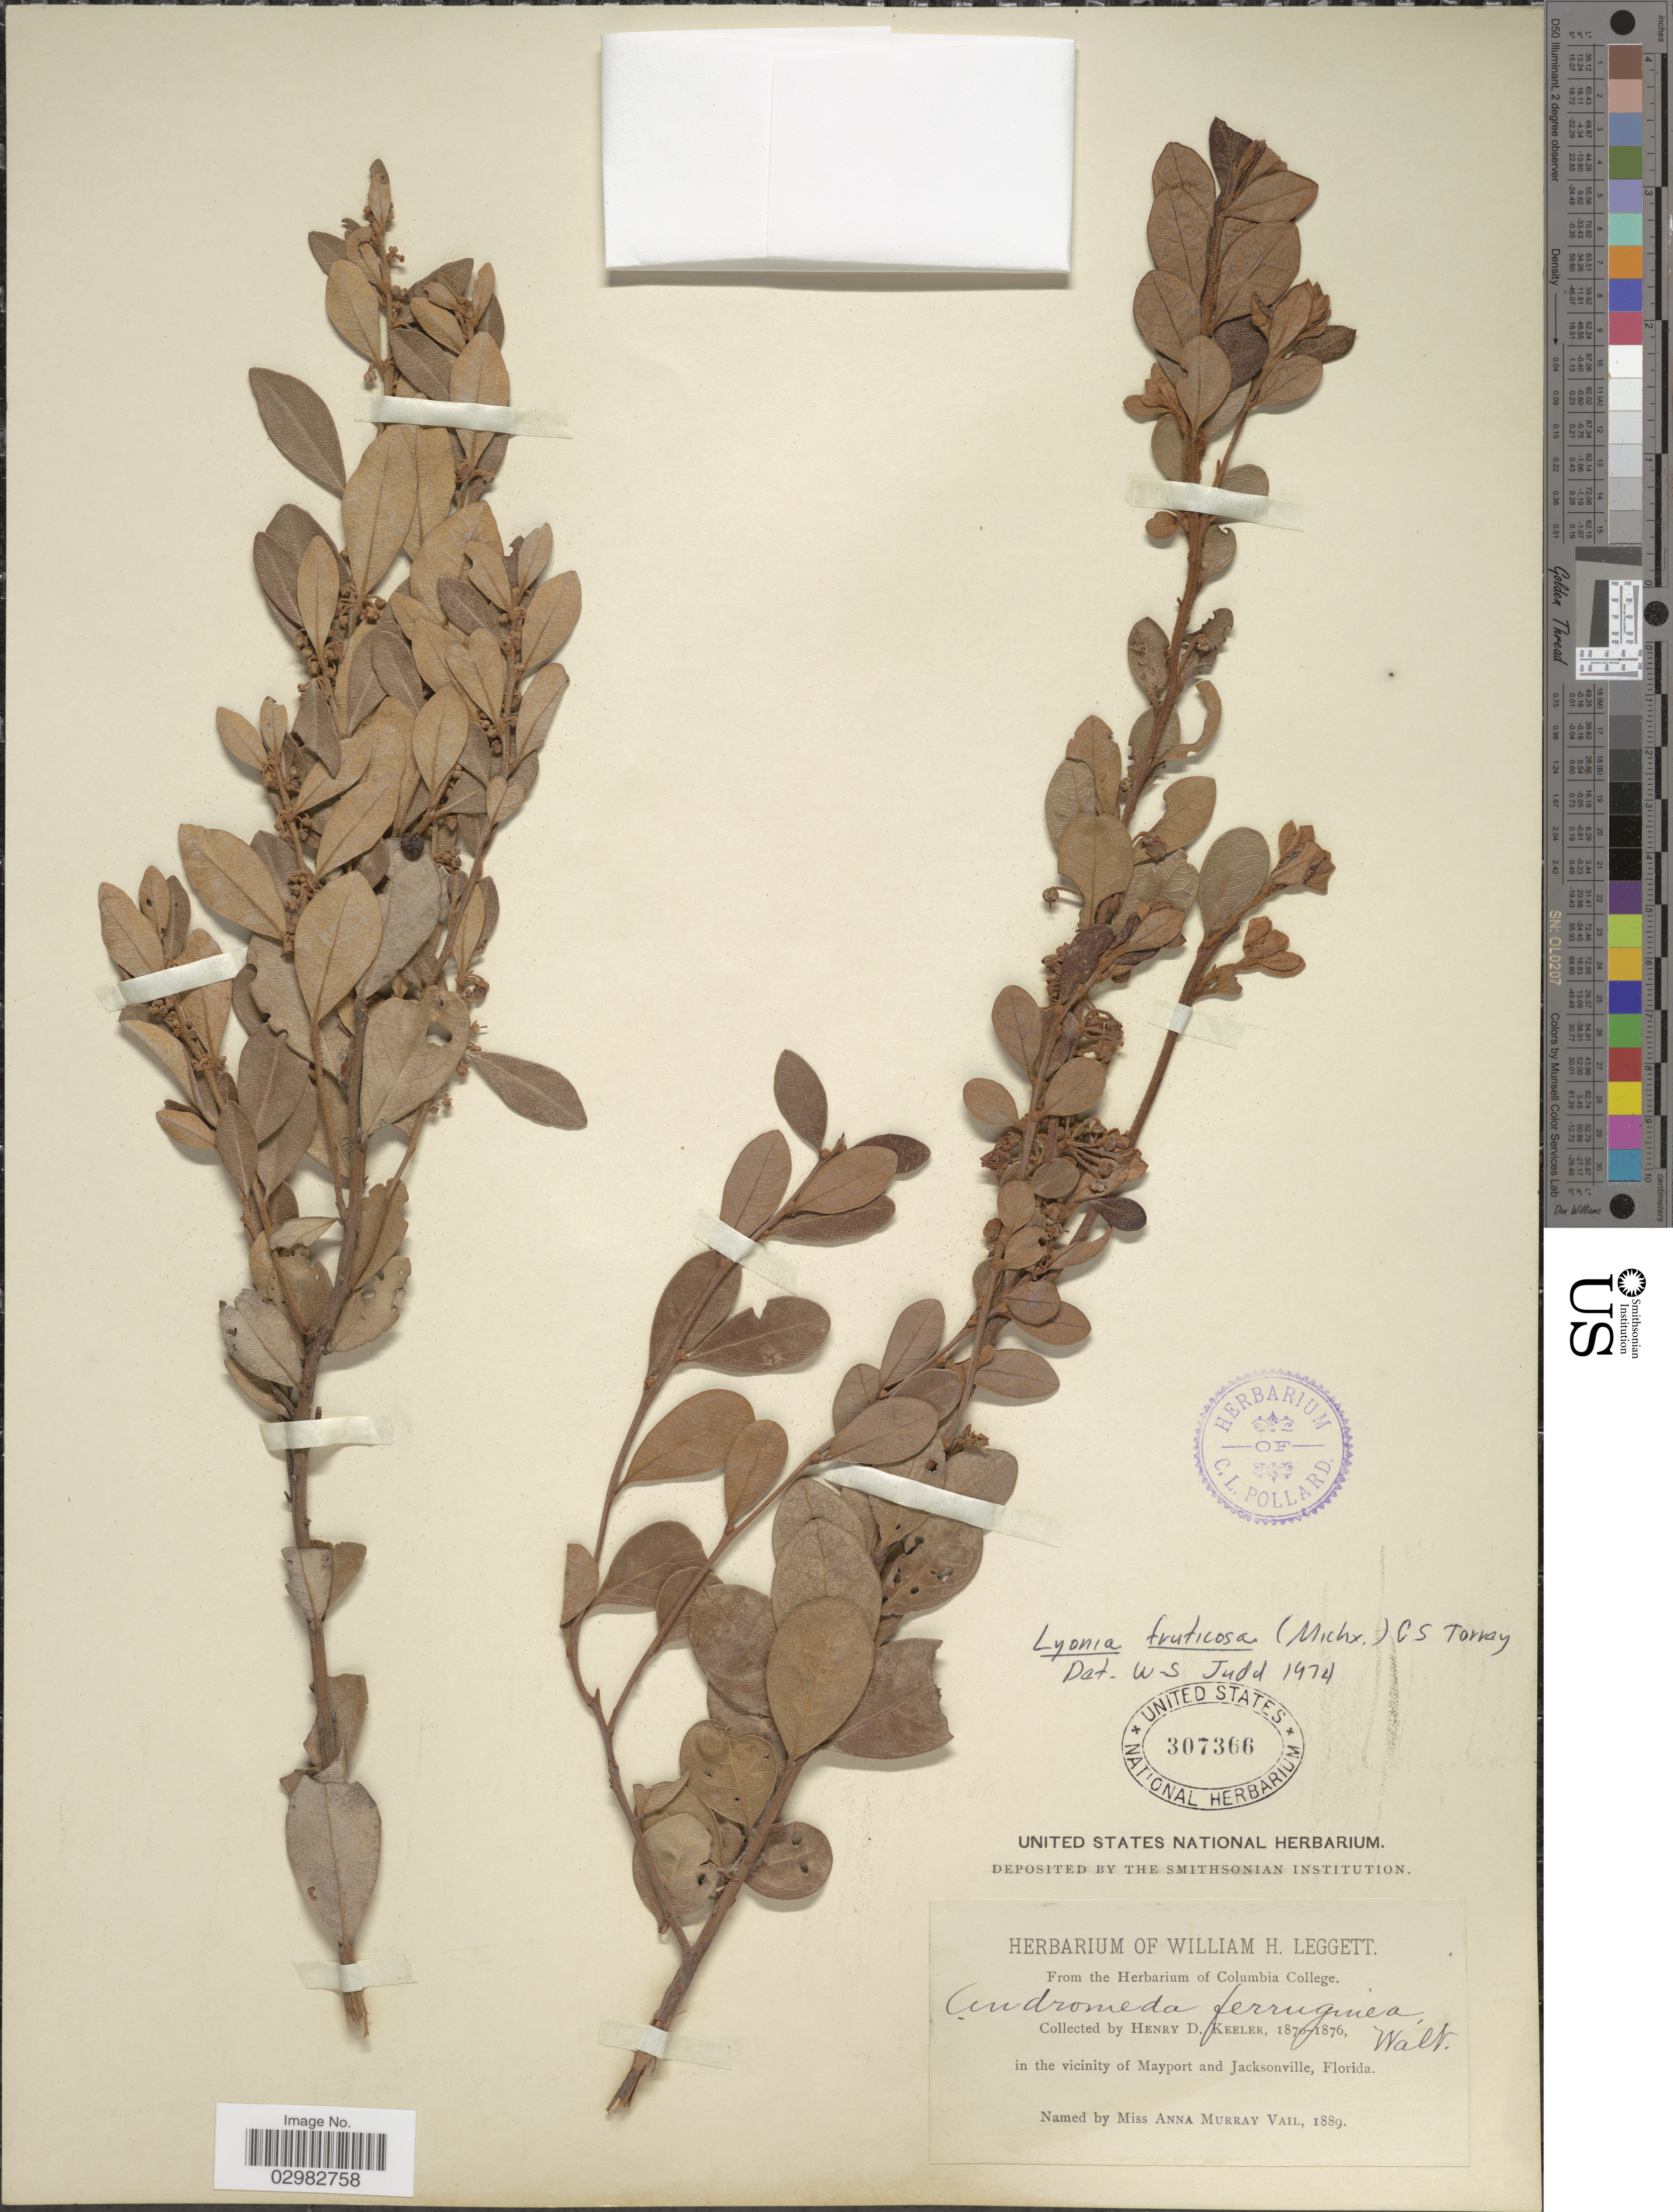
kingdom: Plantae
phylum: Tracheophyta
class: Magnoliopsida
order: Ericales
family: Ericaceae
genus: Lyonia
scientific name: Lyonia fruticosa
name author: (Michx.) G.S. Torr.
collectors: H. Keeler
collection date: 1870/1876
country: United States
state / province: Florida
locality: In the vicinity of Mayport and Jacksonville.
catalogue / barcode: US 307366